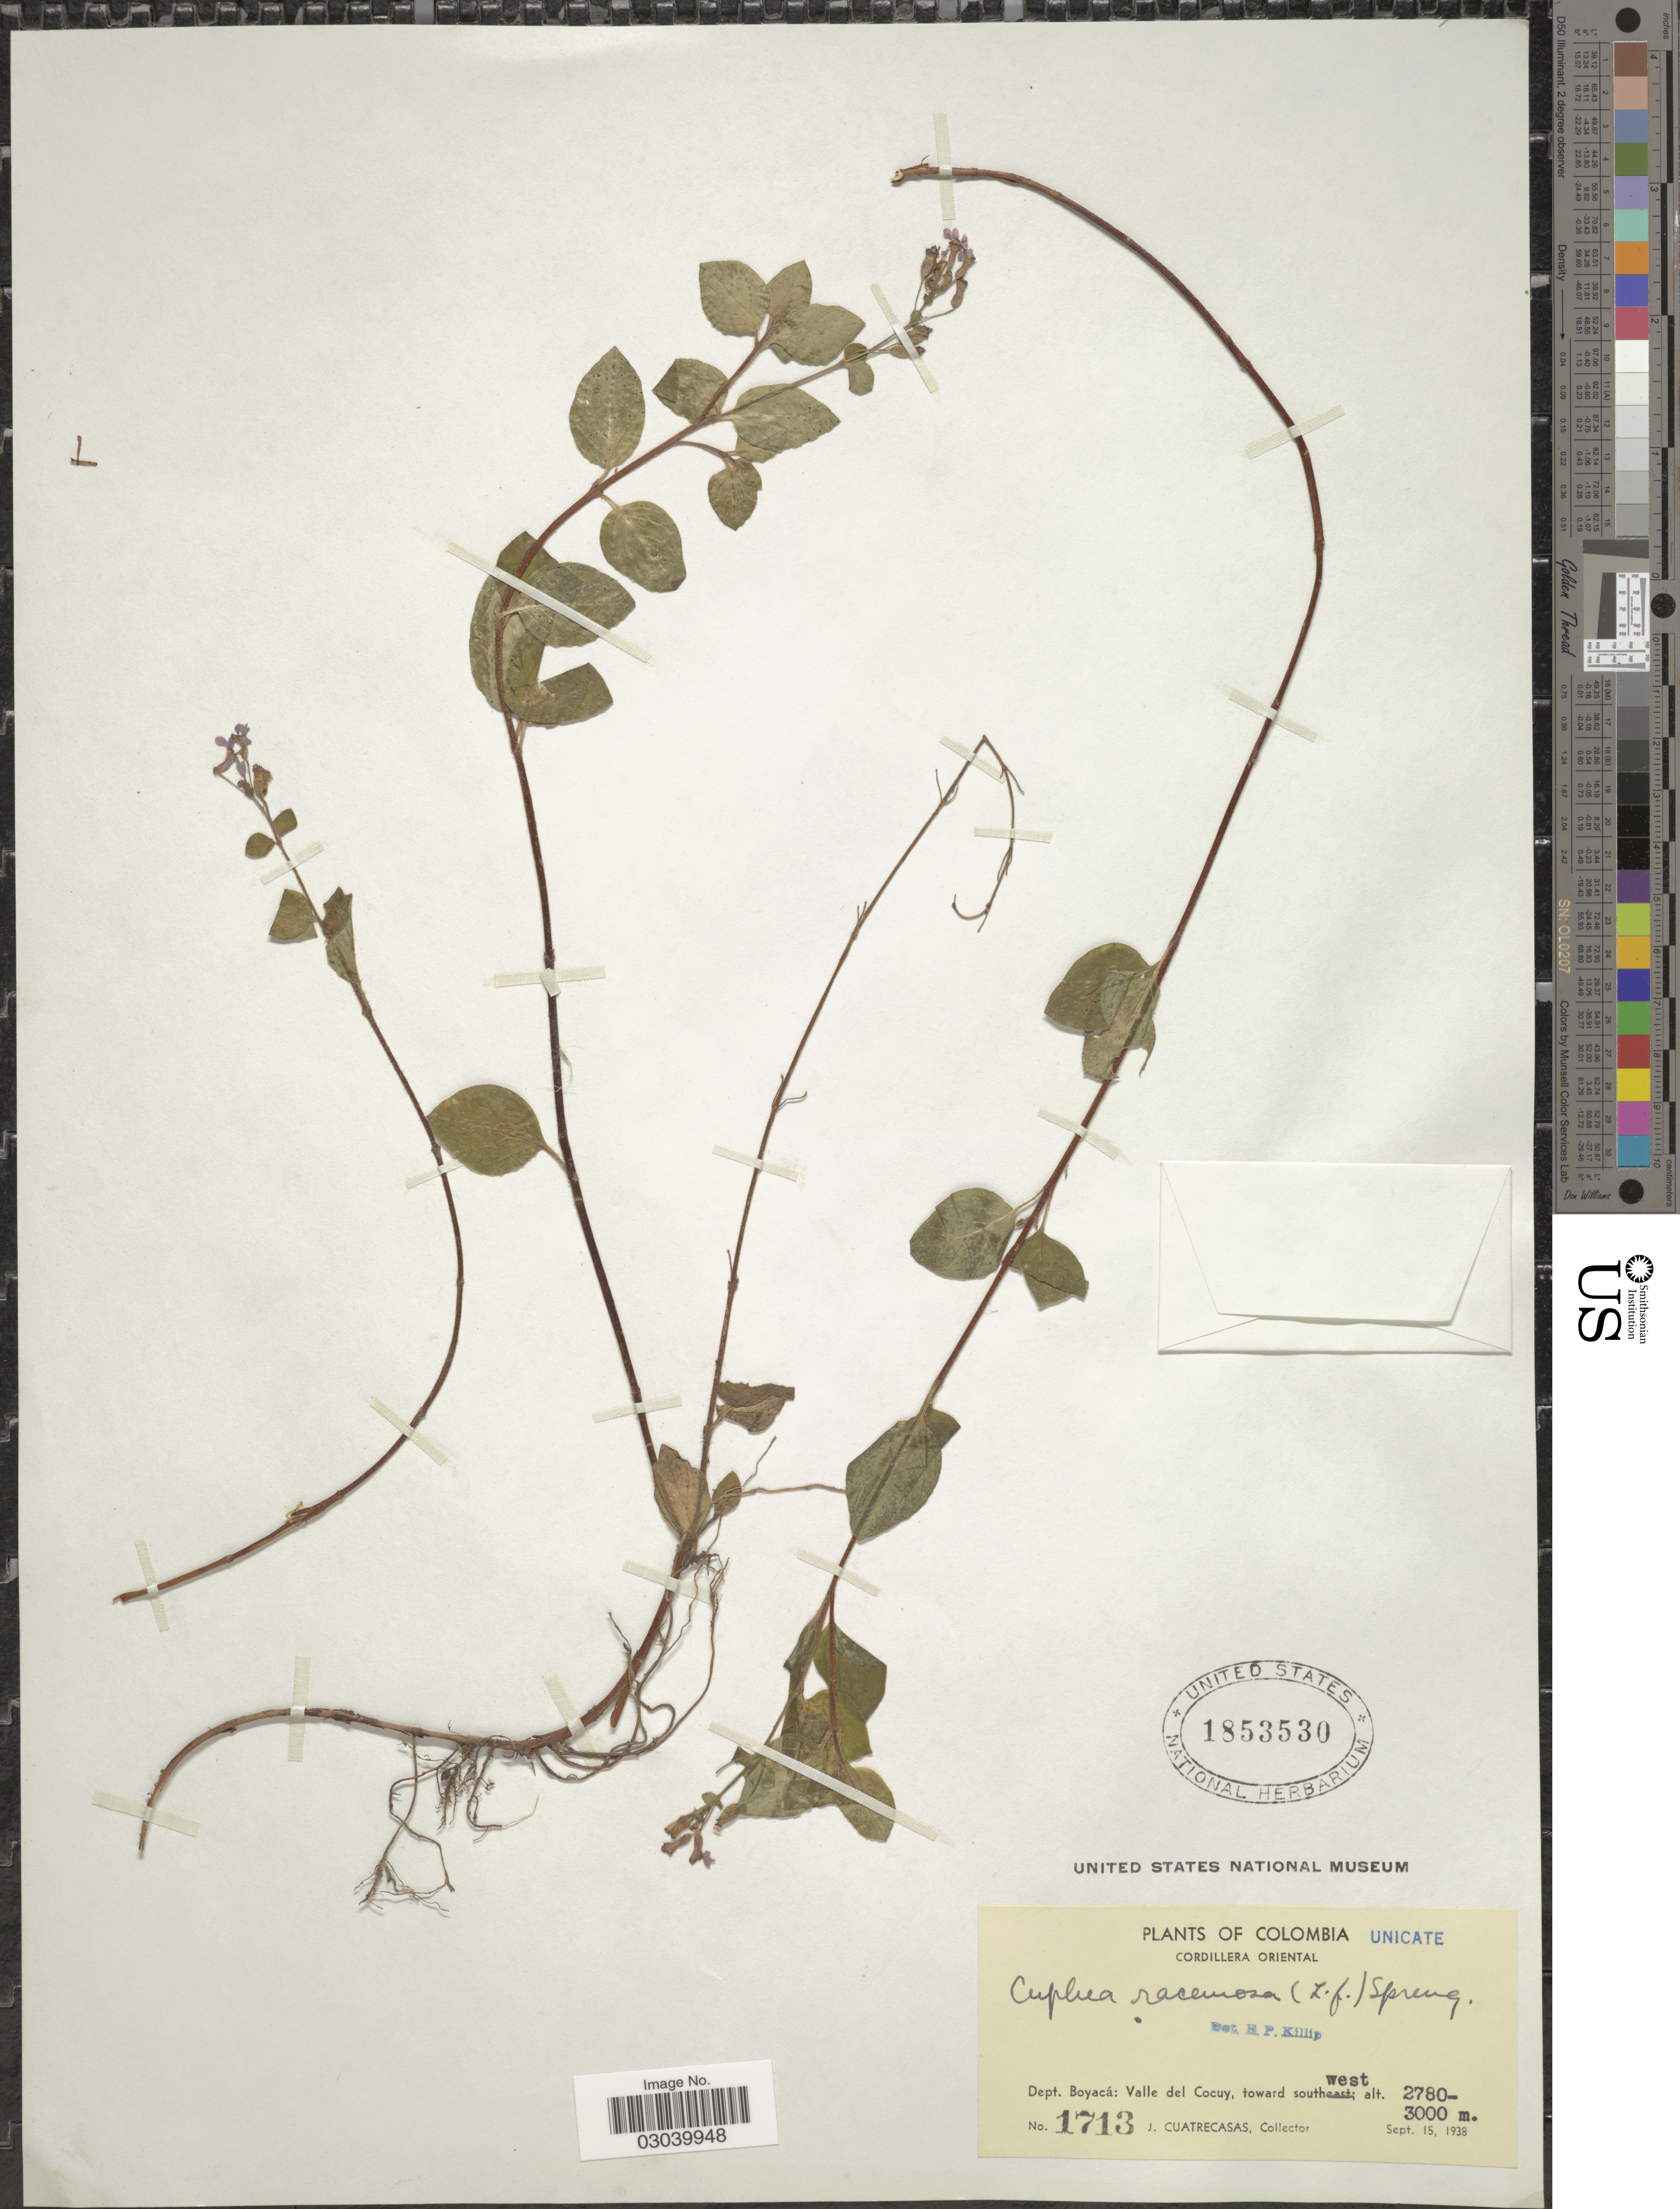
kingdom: Plantae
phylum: Tracheophyta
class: Magnoliopsida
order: Myrtales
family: Lythraceae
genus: Cuphea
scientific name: Cuphea racemosa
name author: (L. f.) Spreng.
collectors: J. Cuatrecasas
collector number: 1713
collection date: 1938-09-15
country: Colombia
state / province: Boyacá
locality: Cordillera Oriental, Dept. Boyacá: Valle del Cocuy, toward southwest.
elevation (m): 2780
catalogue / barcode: US 1853530